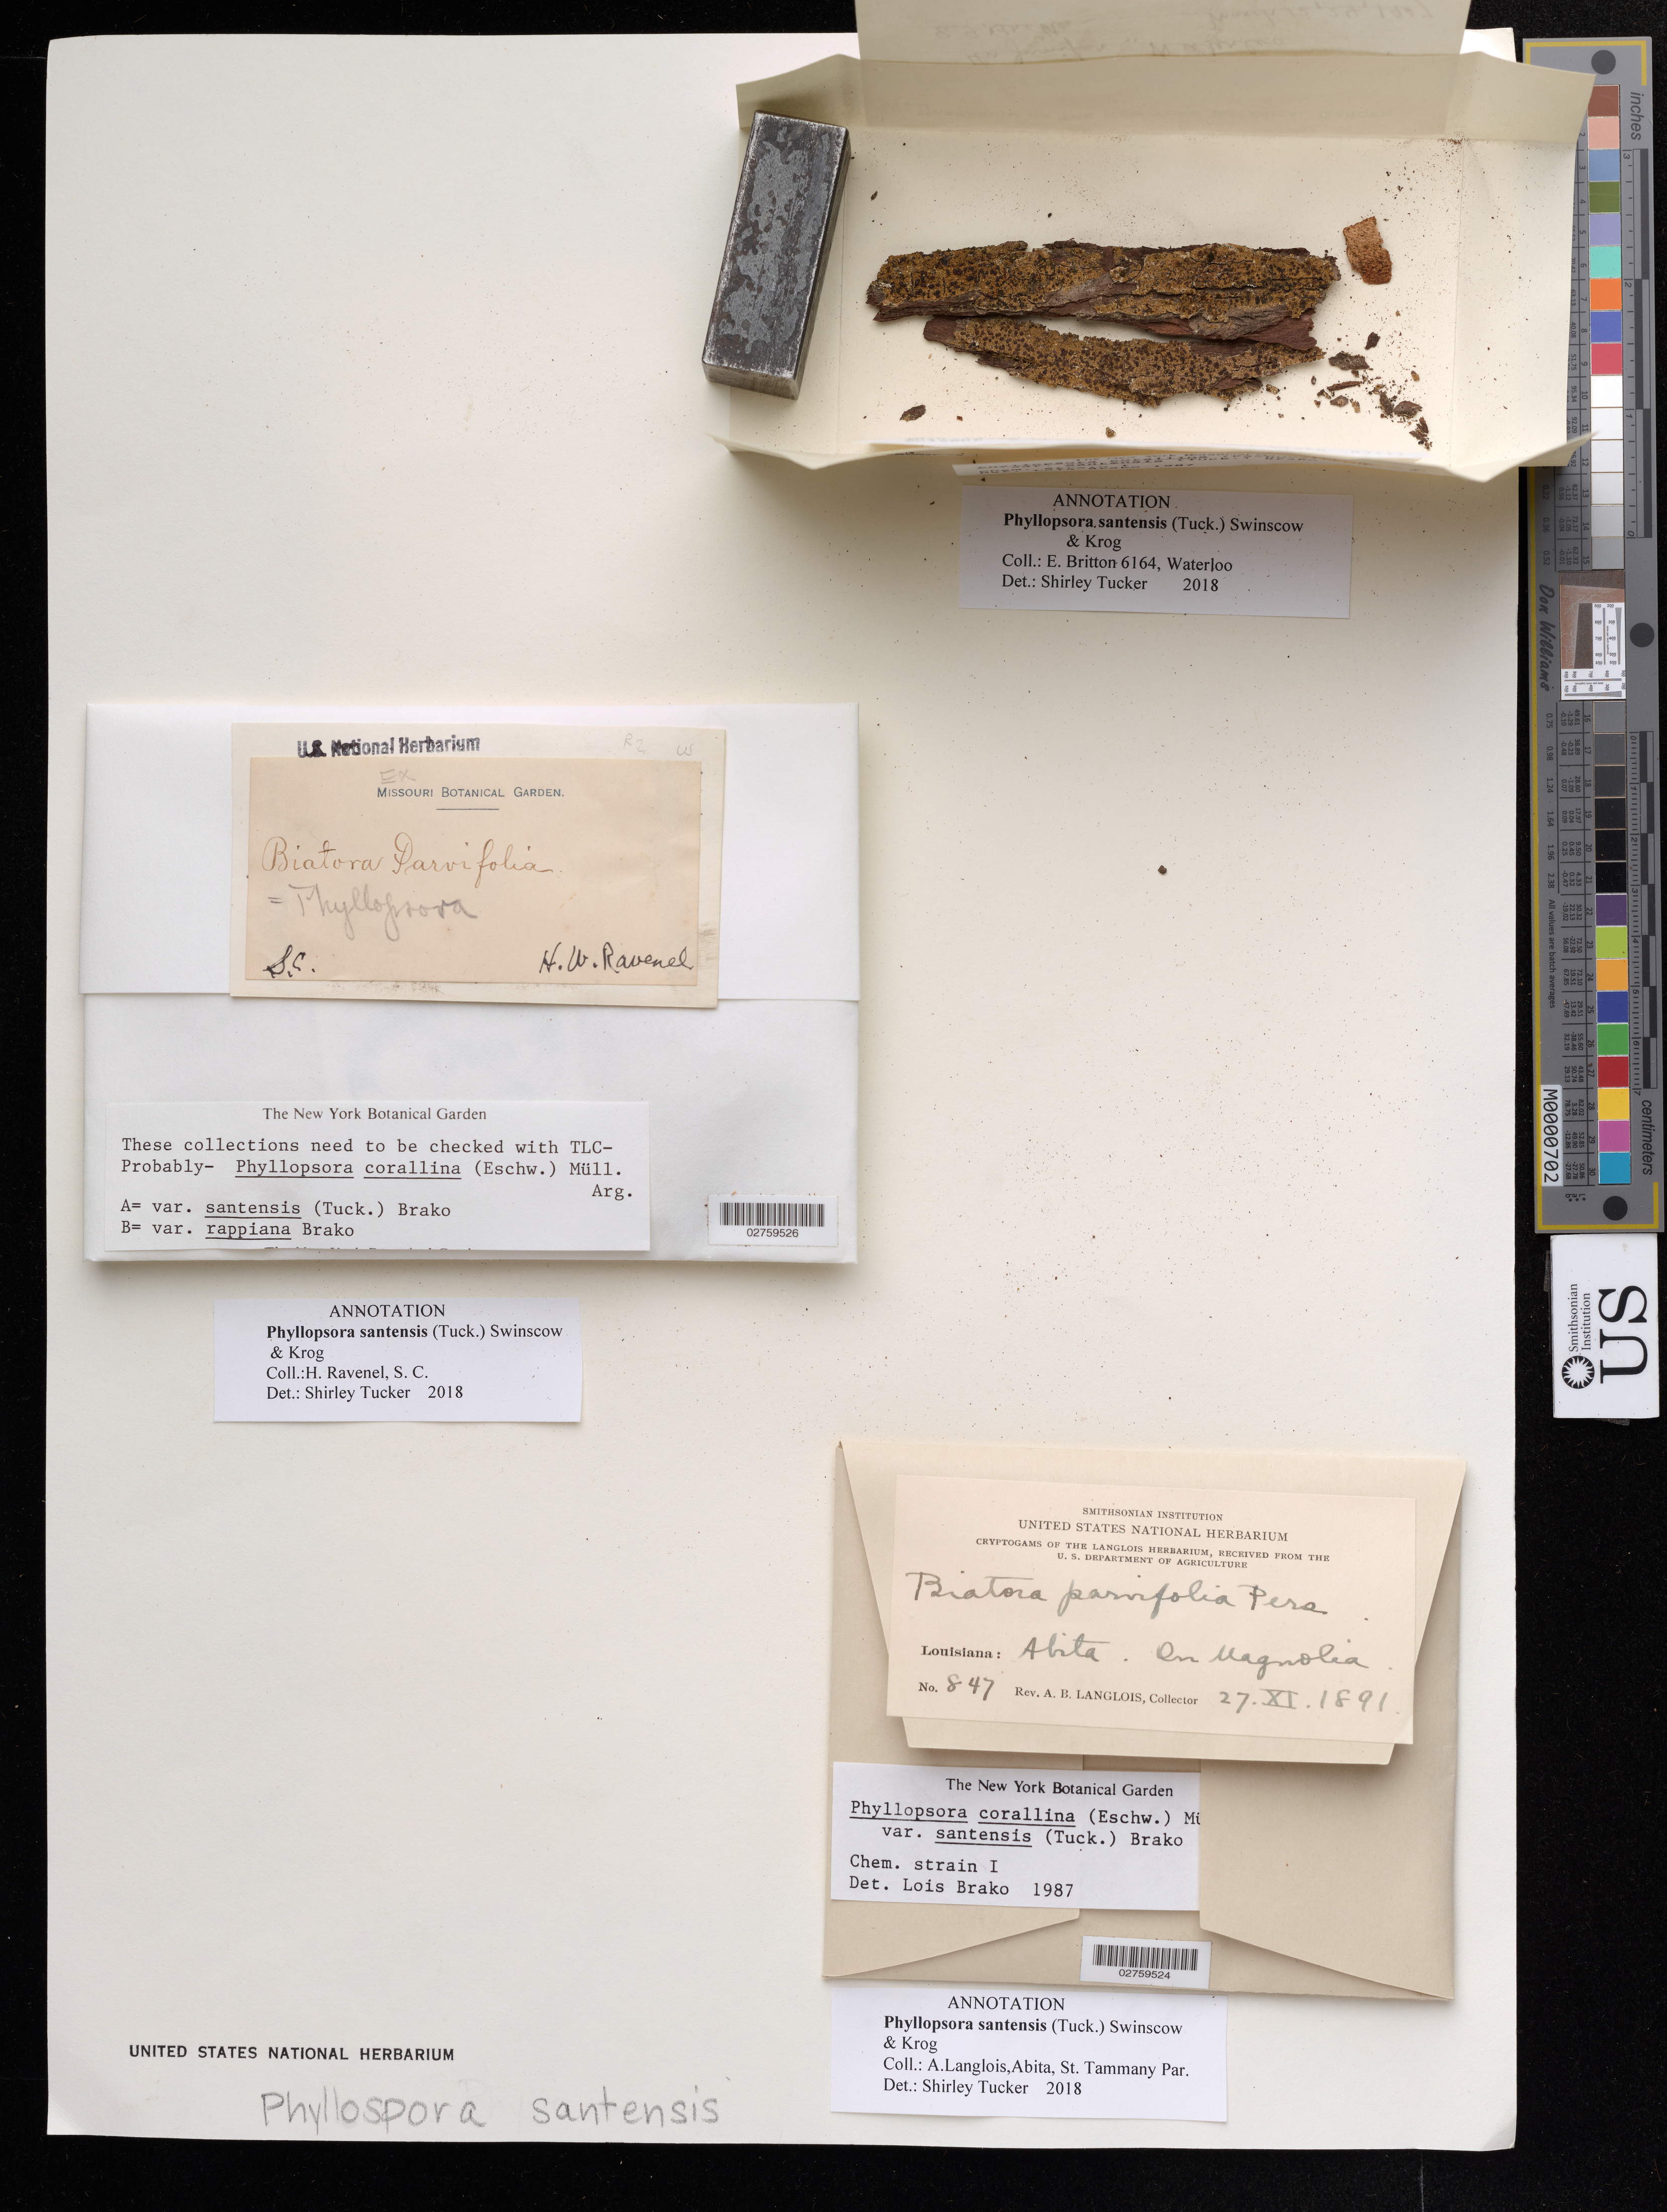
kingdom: Fungi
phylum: Ascomycota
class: Lecanoromycetes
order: Lecanorales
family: Ramalinaceae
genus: Phyllopsora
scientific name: Phyllopsora santensis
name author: (Tuck.) Swinscow & Krog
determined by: Tucker, S. C.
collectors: E. G. Britton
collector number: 6164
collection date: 1907-03-12/1907-03-24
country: United States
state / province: Iowa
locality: Waterloo